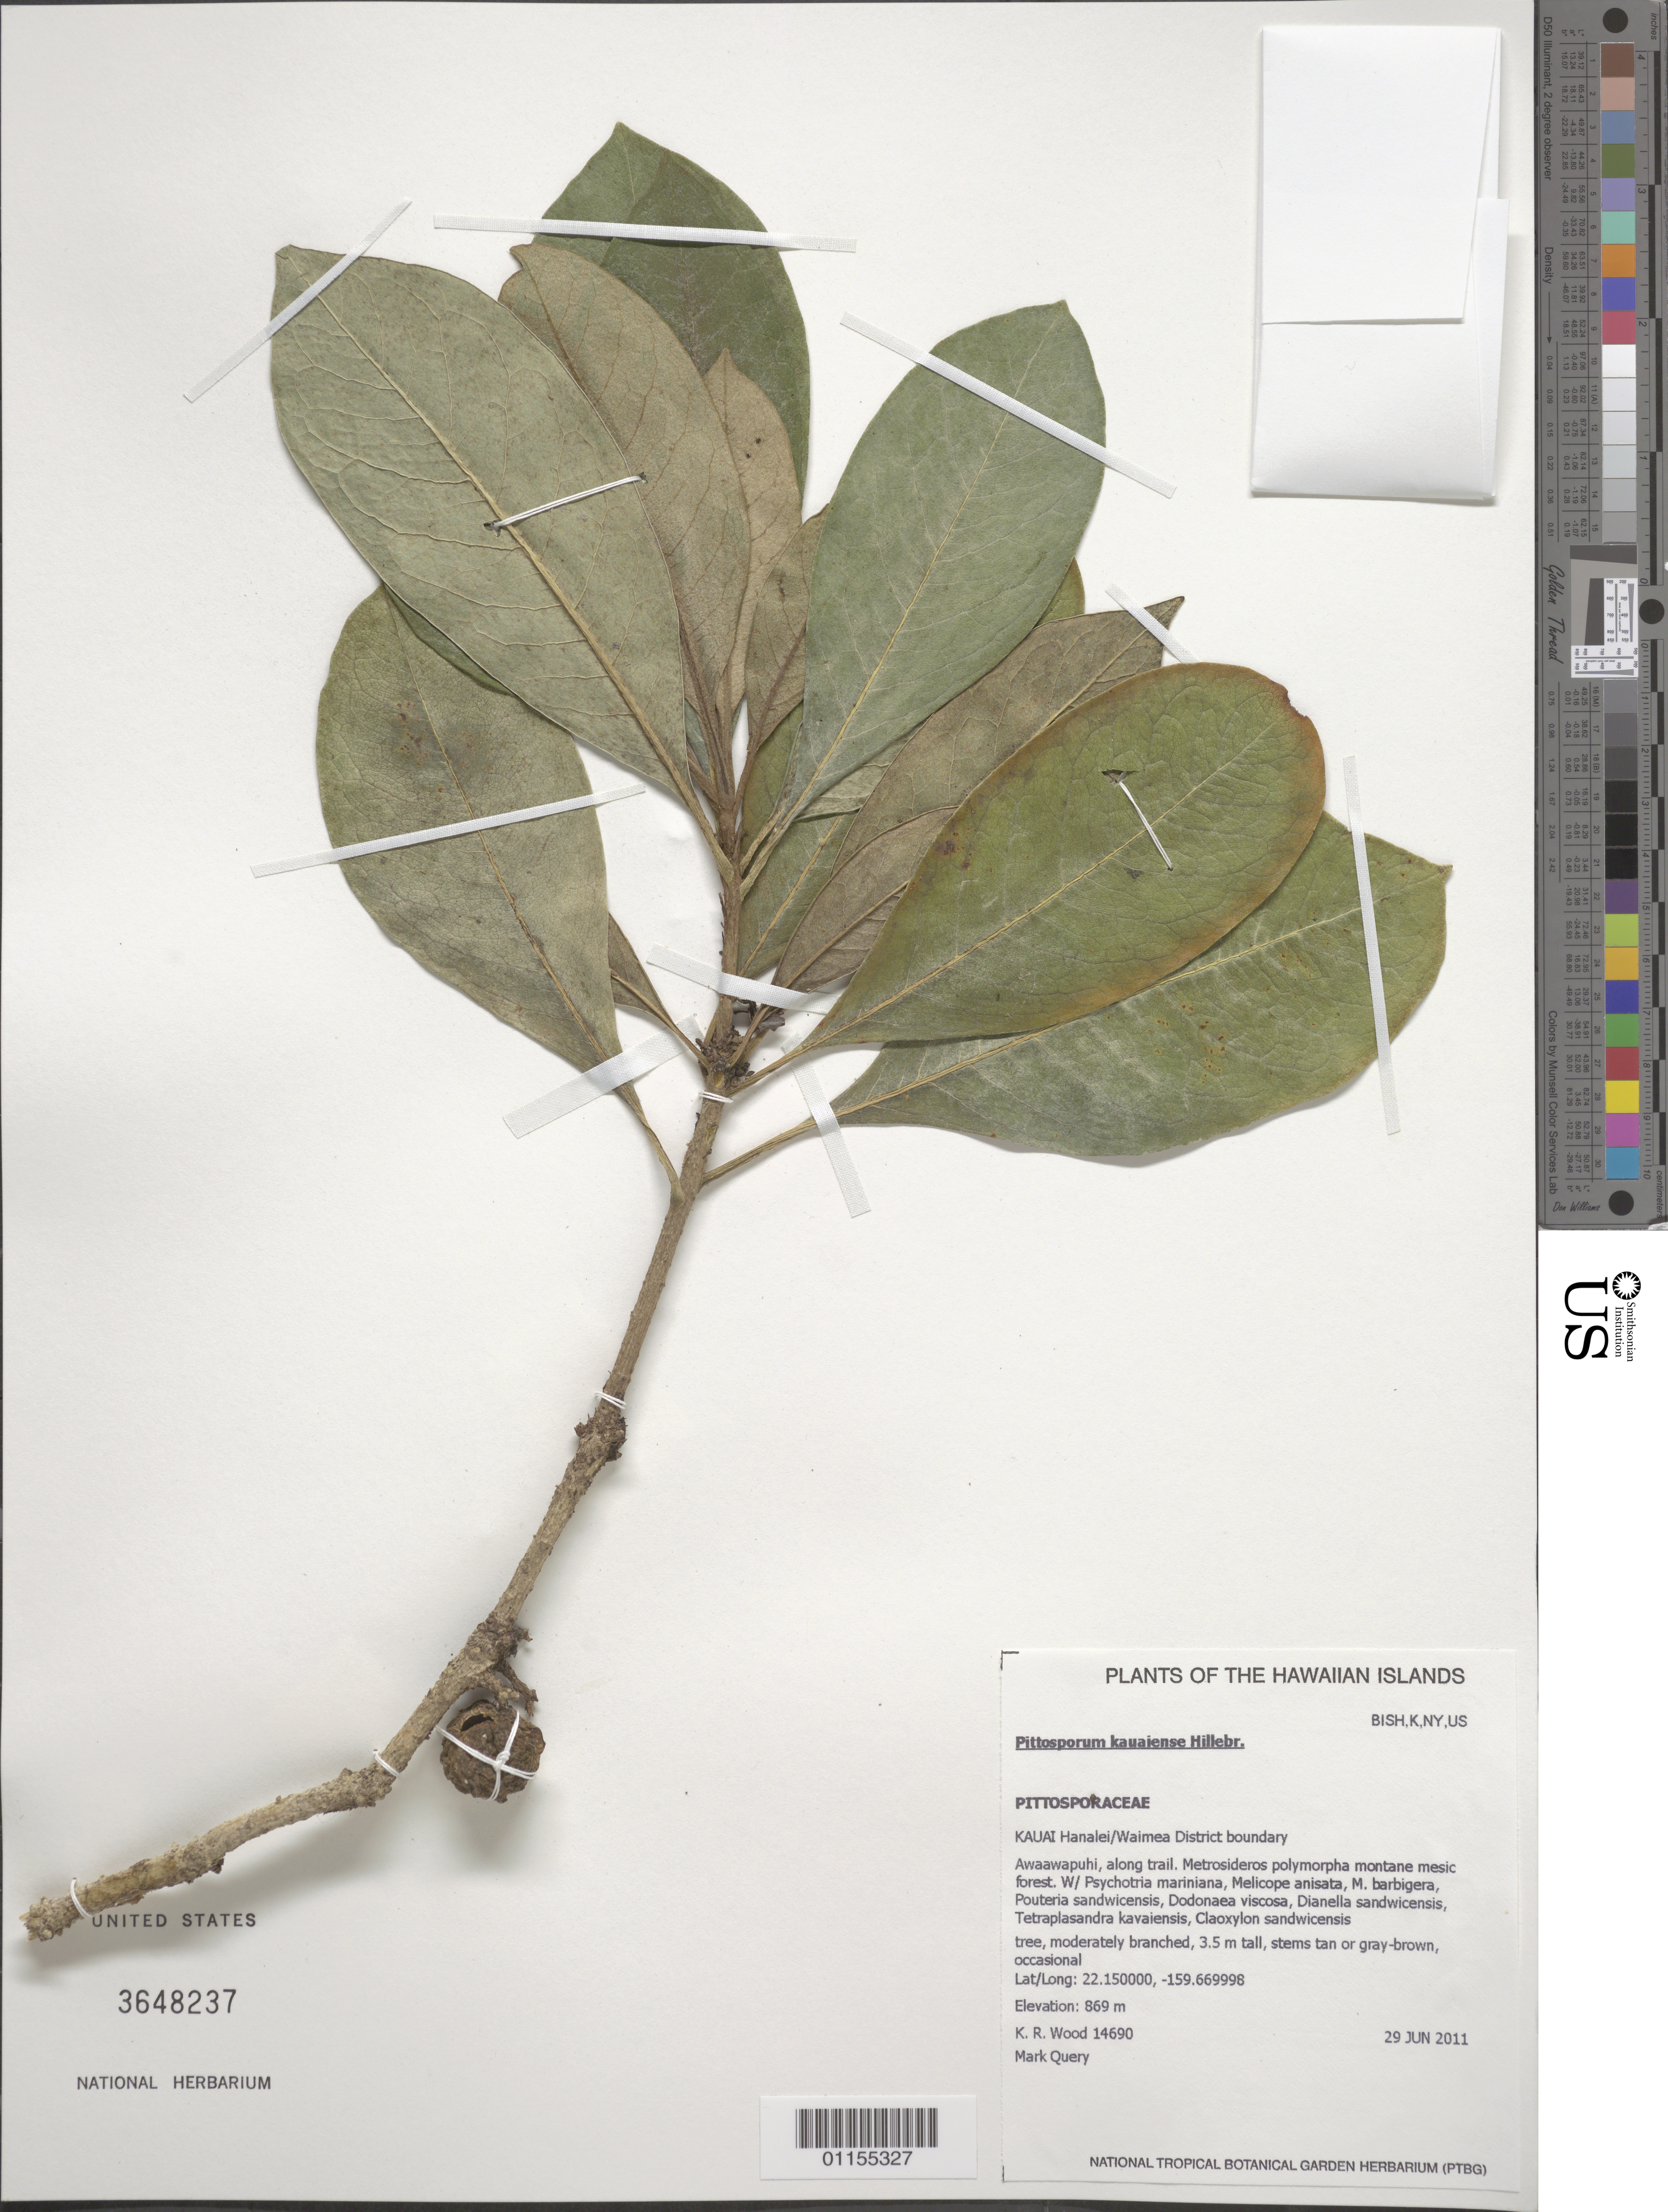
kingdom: Plantae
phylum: Tracheophyta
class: Magnoliopsida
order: Apiales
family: Pittosporaceae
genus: Pittosporum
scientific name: Pittosporum kauaiense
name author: Hillebr.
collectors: K. R. Wood & M. Query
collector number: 14690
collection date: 2011-06-29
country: United States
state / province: Hawaii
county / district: Kauai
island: Kaua'i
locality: Waimea District, Awaawapuhi, along trail.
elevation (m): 869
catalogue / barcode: US 3648237